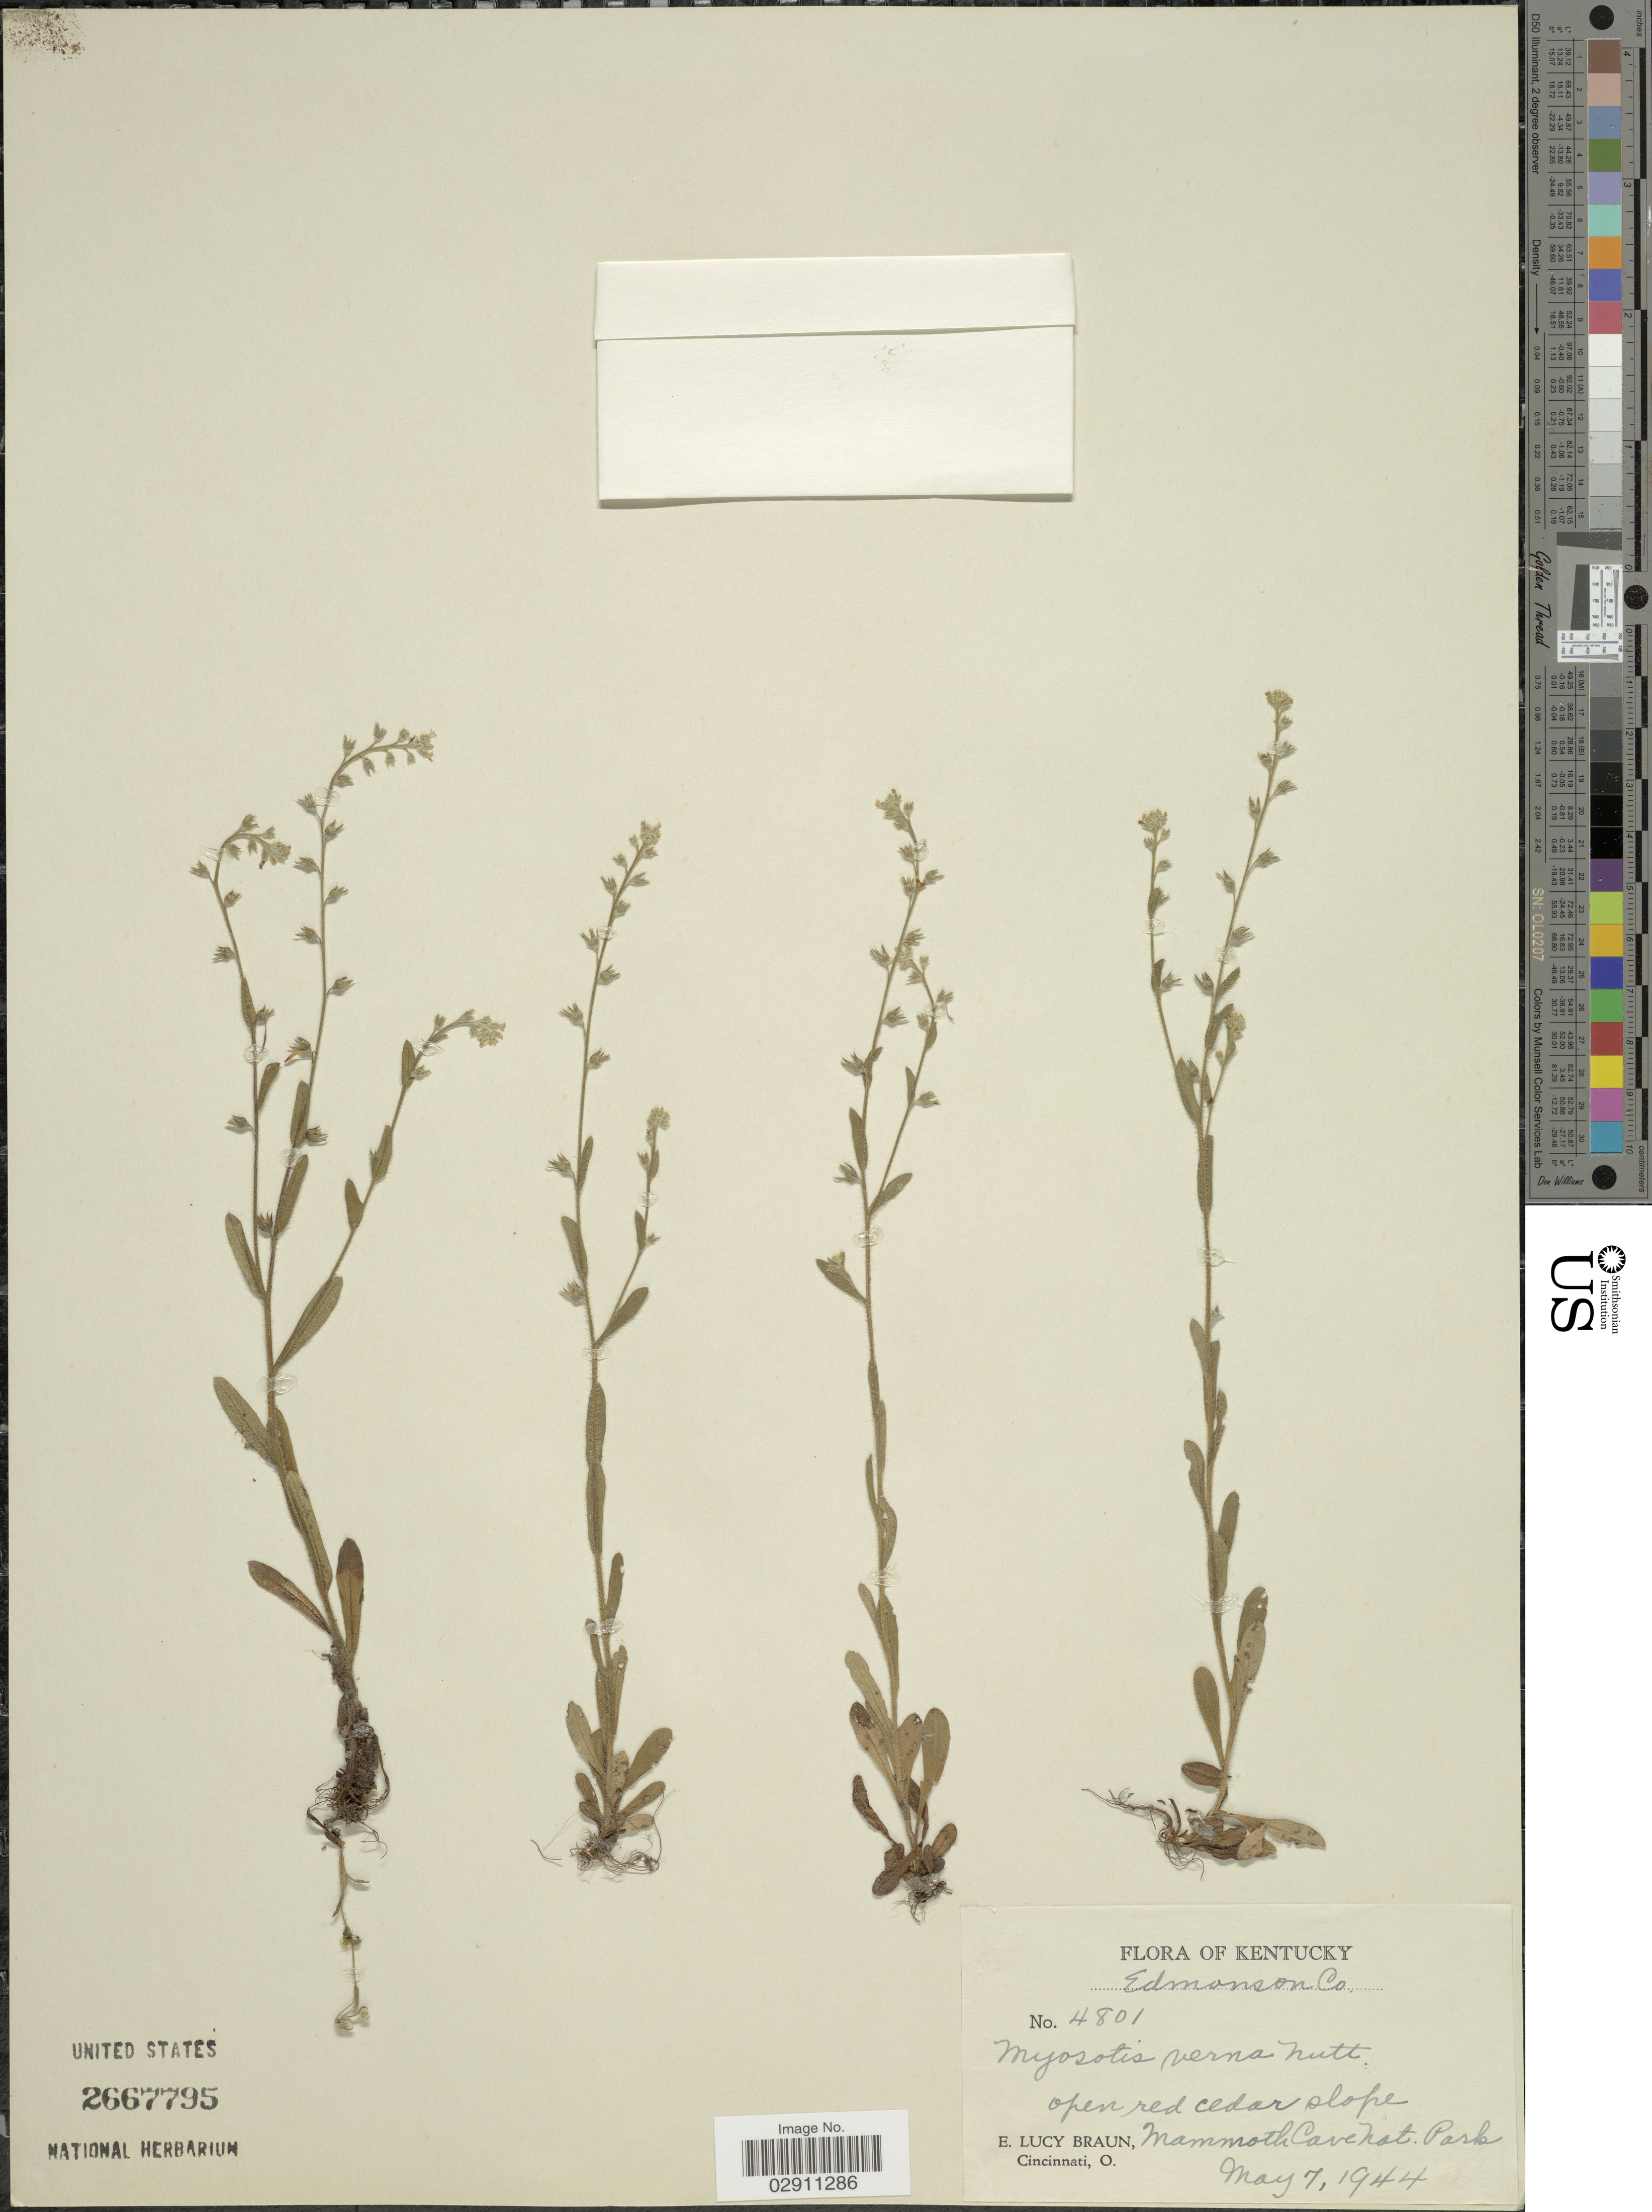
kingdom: Plantae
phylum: Tracheophyta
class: Magnoliopsida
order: Boraginales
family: Boraginaceae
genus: Myosotis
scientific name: Myosotis verna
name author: Nutt.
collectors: E. L. Braun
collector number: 4801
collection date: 1944-05-07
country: United States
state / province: Kentucky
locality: Edmonson Co., open red cedar slope Mammoth Cave Nat. Park.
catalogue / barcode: US 2667795